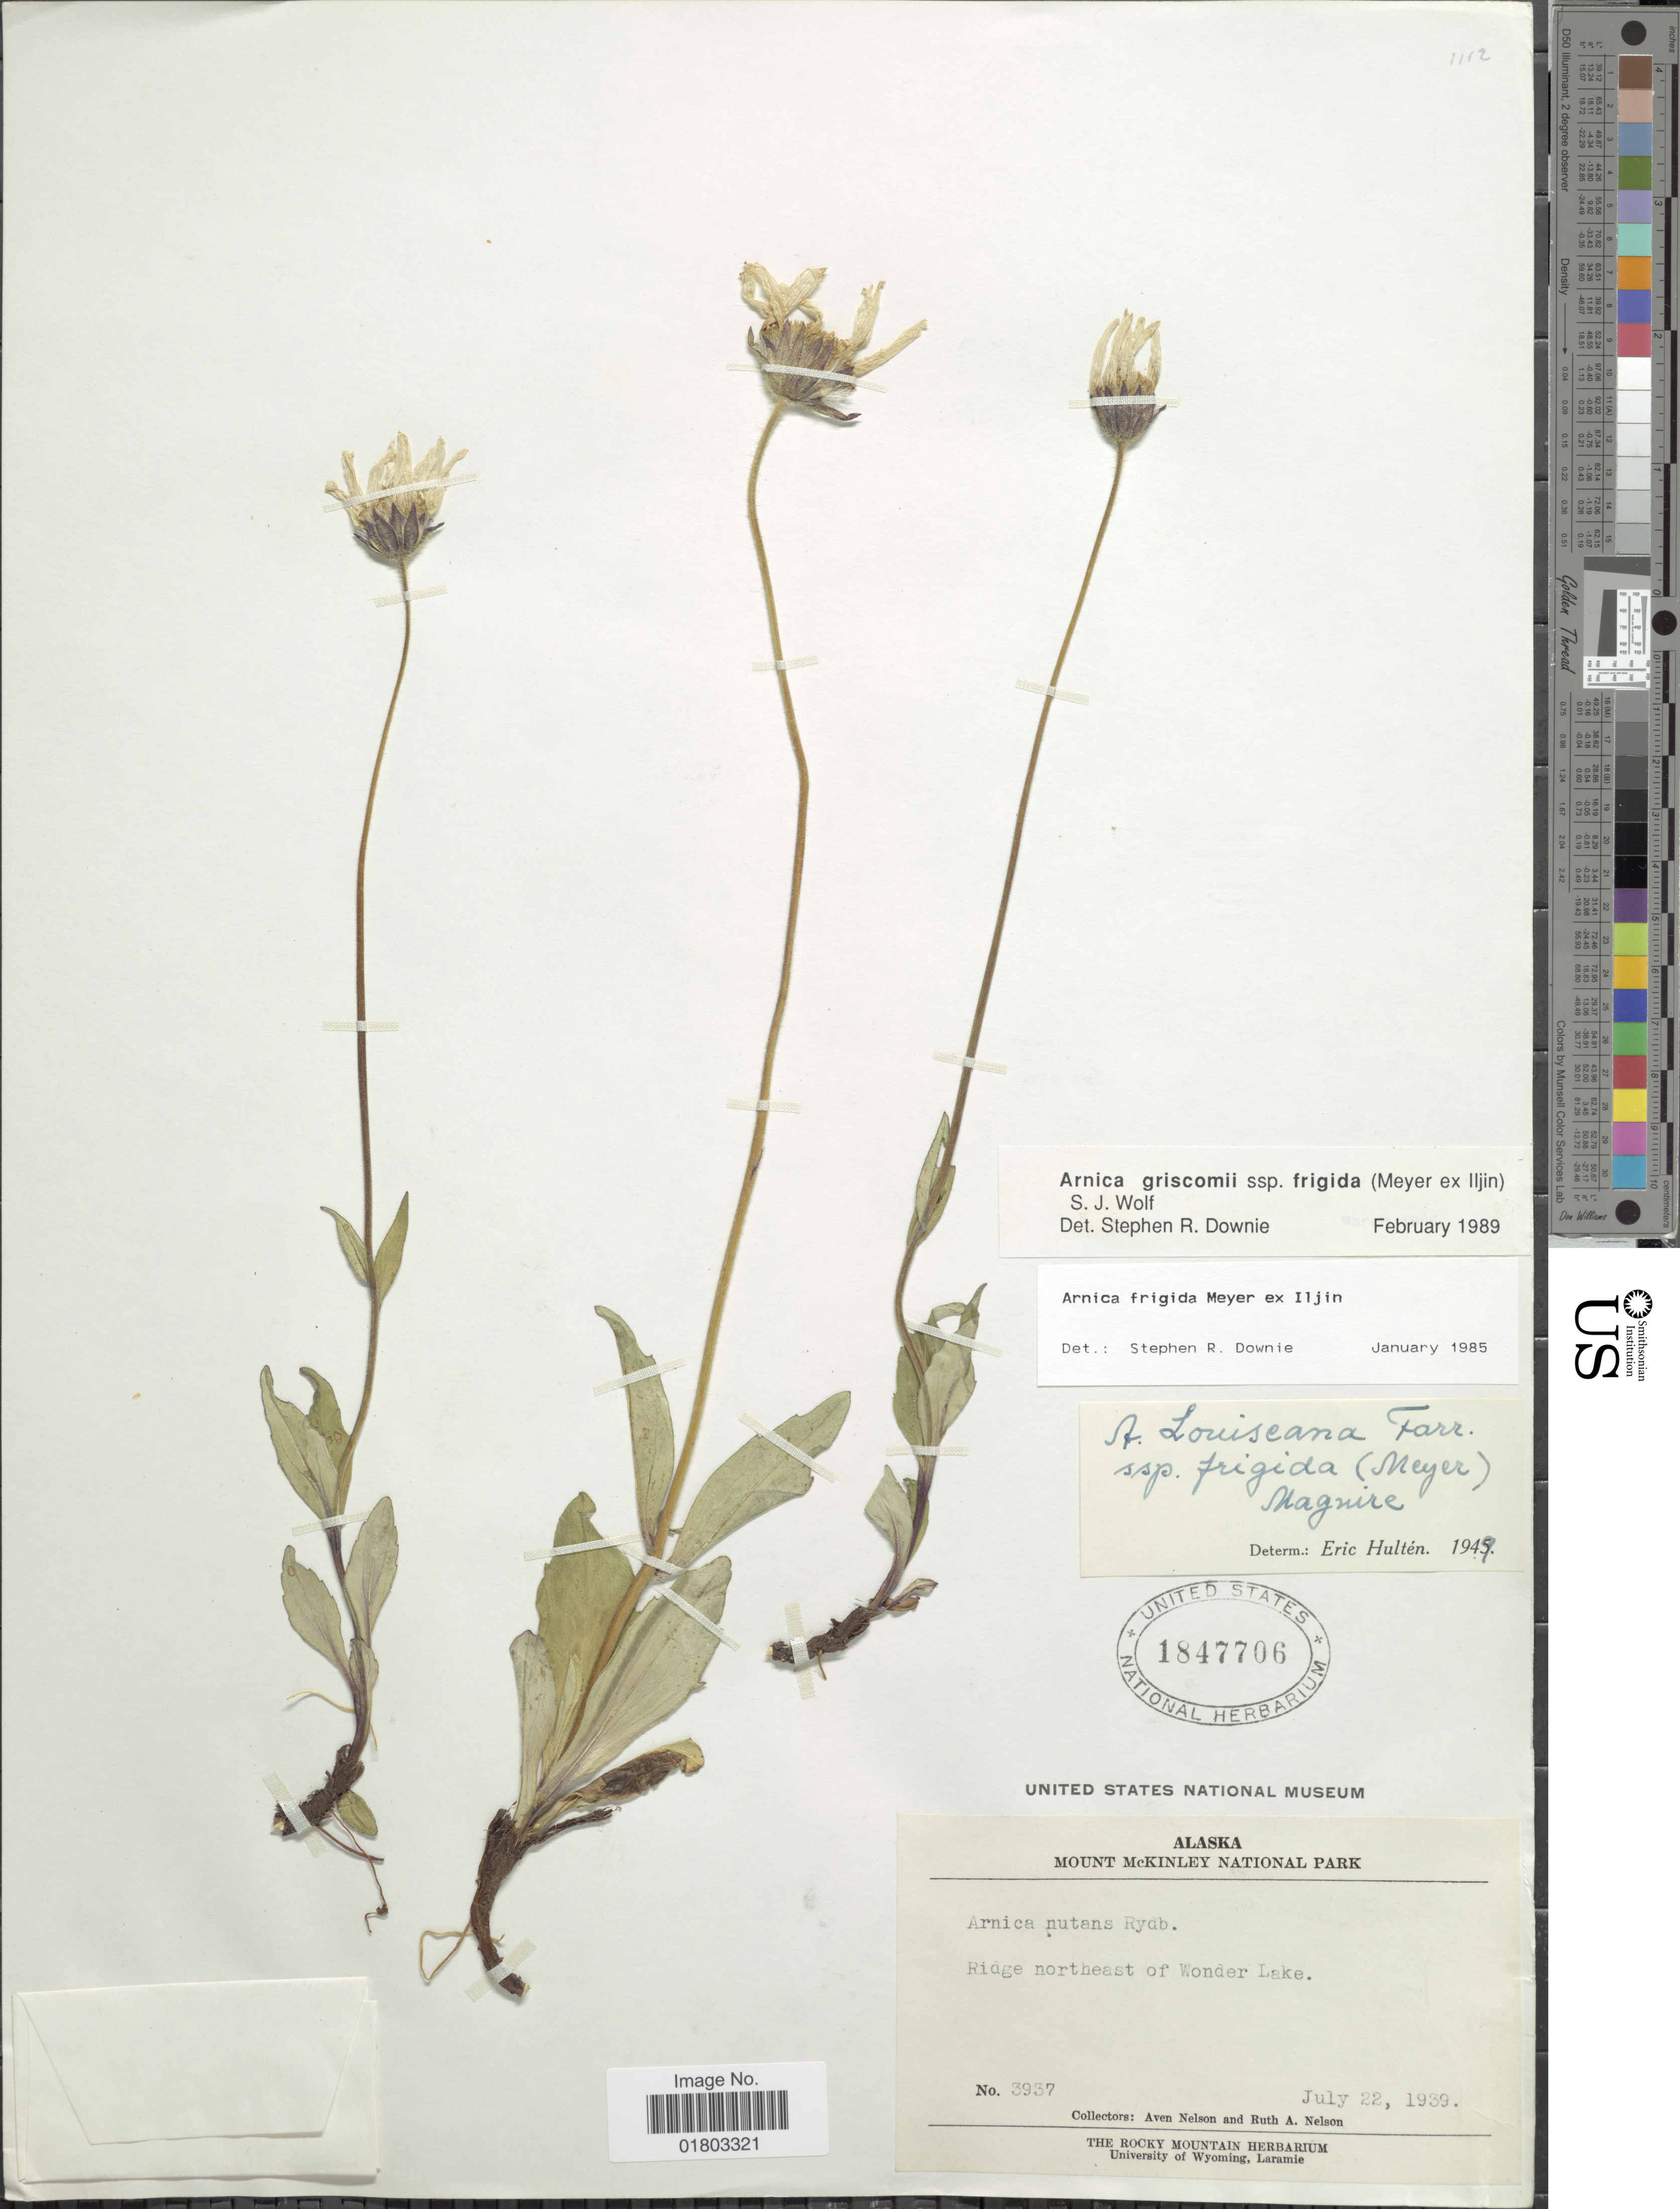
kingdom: Plantae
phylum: Tracheophyta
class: Magnoliopsida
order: Asterales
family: Asteraceae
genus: Arnica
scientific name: Arnica griscomii subsp. frigida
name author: (C.A. Mey. ex Iljin) S.J. Wolf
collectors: A. Nelson & R. A. Nelson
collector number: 3937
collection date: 1939-07-22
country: United States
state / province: Alaska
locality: Mount McKinley National Park, Ridge northeast of Wonder Lake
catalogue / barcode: US 1847706